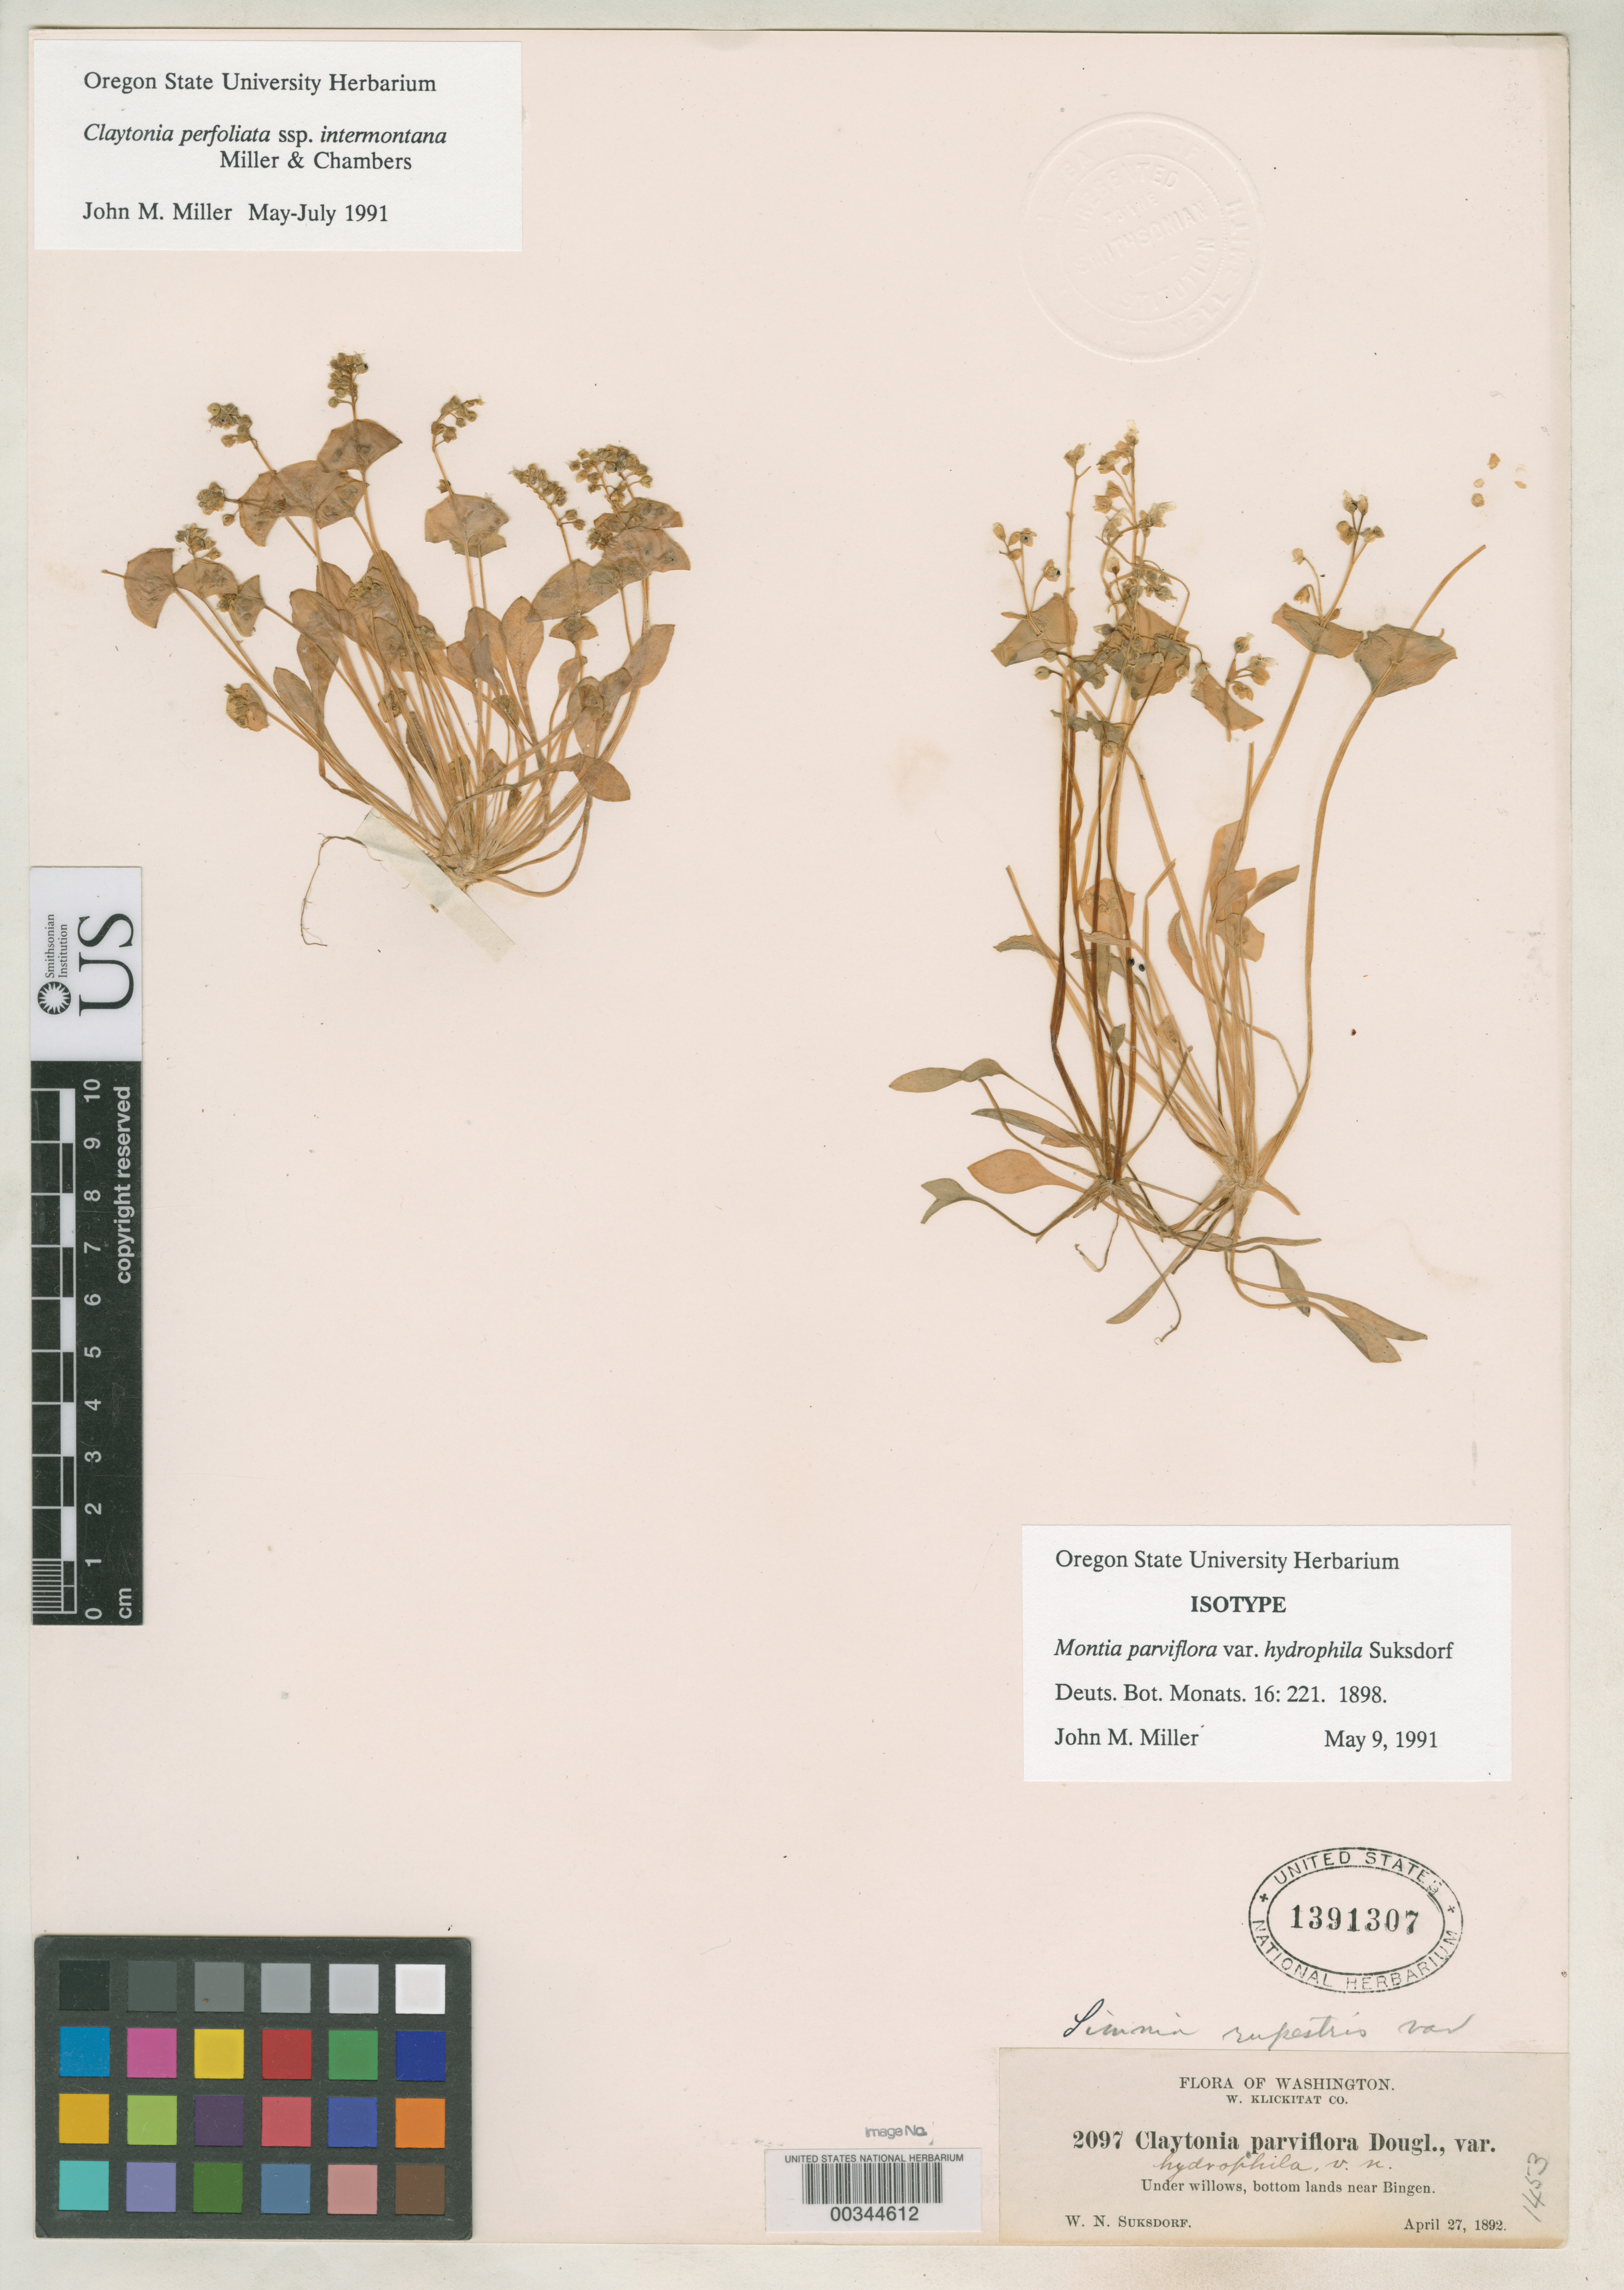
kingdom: Plantae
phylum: Tracheophyta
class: Magnoliopsida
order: Caryophyllales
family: Montiaceae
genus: Montia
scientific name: Montia parviflora var. hydrophila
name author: Suksd.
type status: Isotype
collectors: W. N. Suksdorf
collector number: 2097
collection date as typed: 27 Apr 1892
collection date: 1892-04-27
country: United States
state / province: Washington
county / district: Klickitat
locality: Bottomlands near Bingen, under willows.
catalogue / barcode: US 1391307